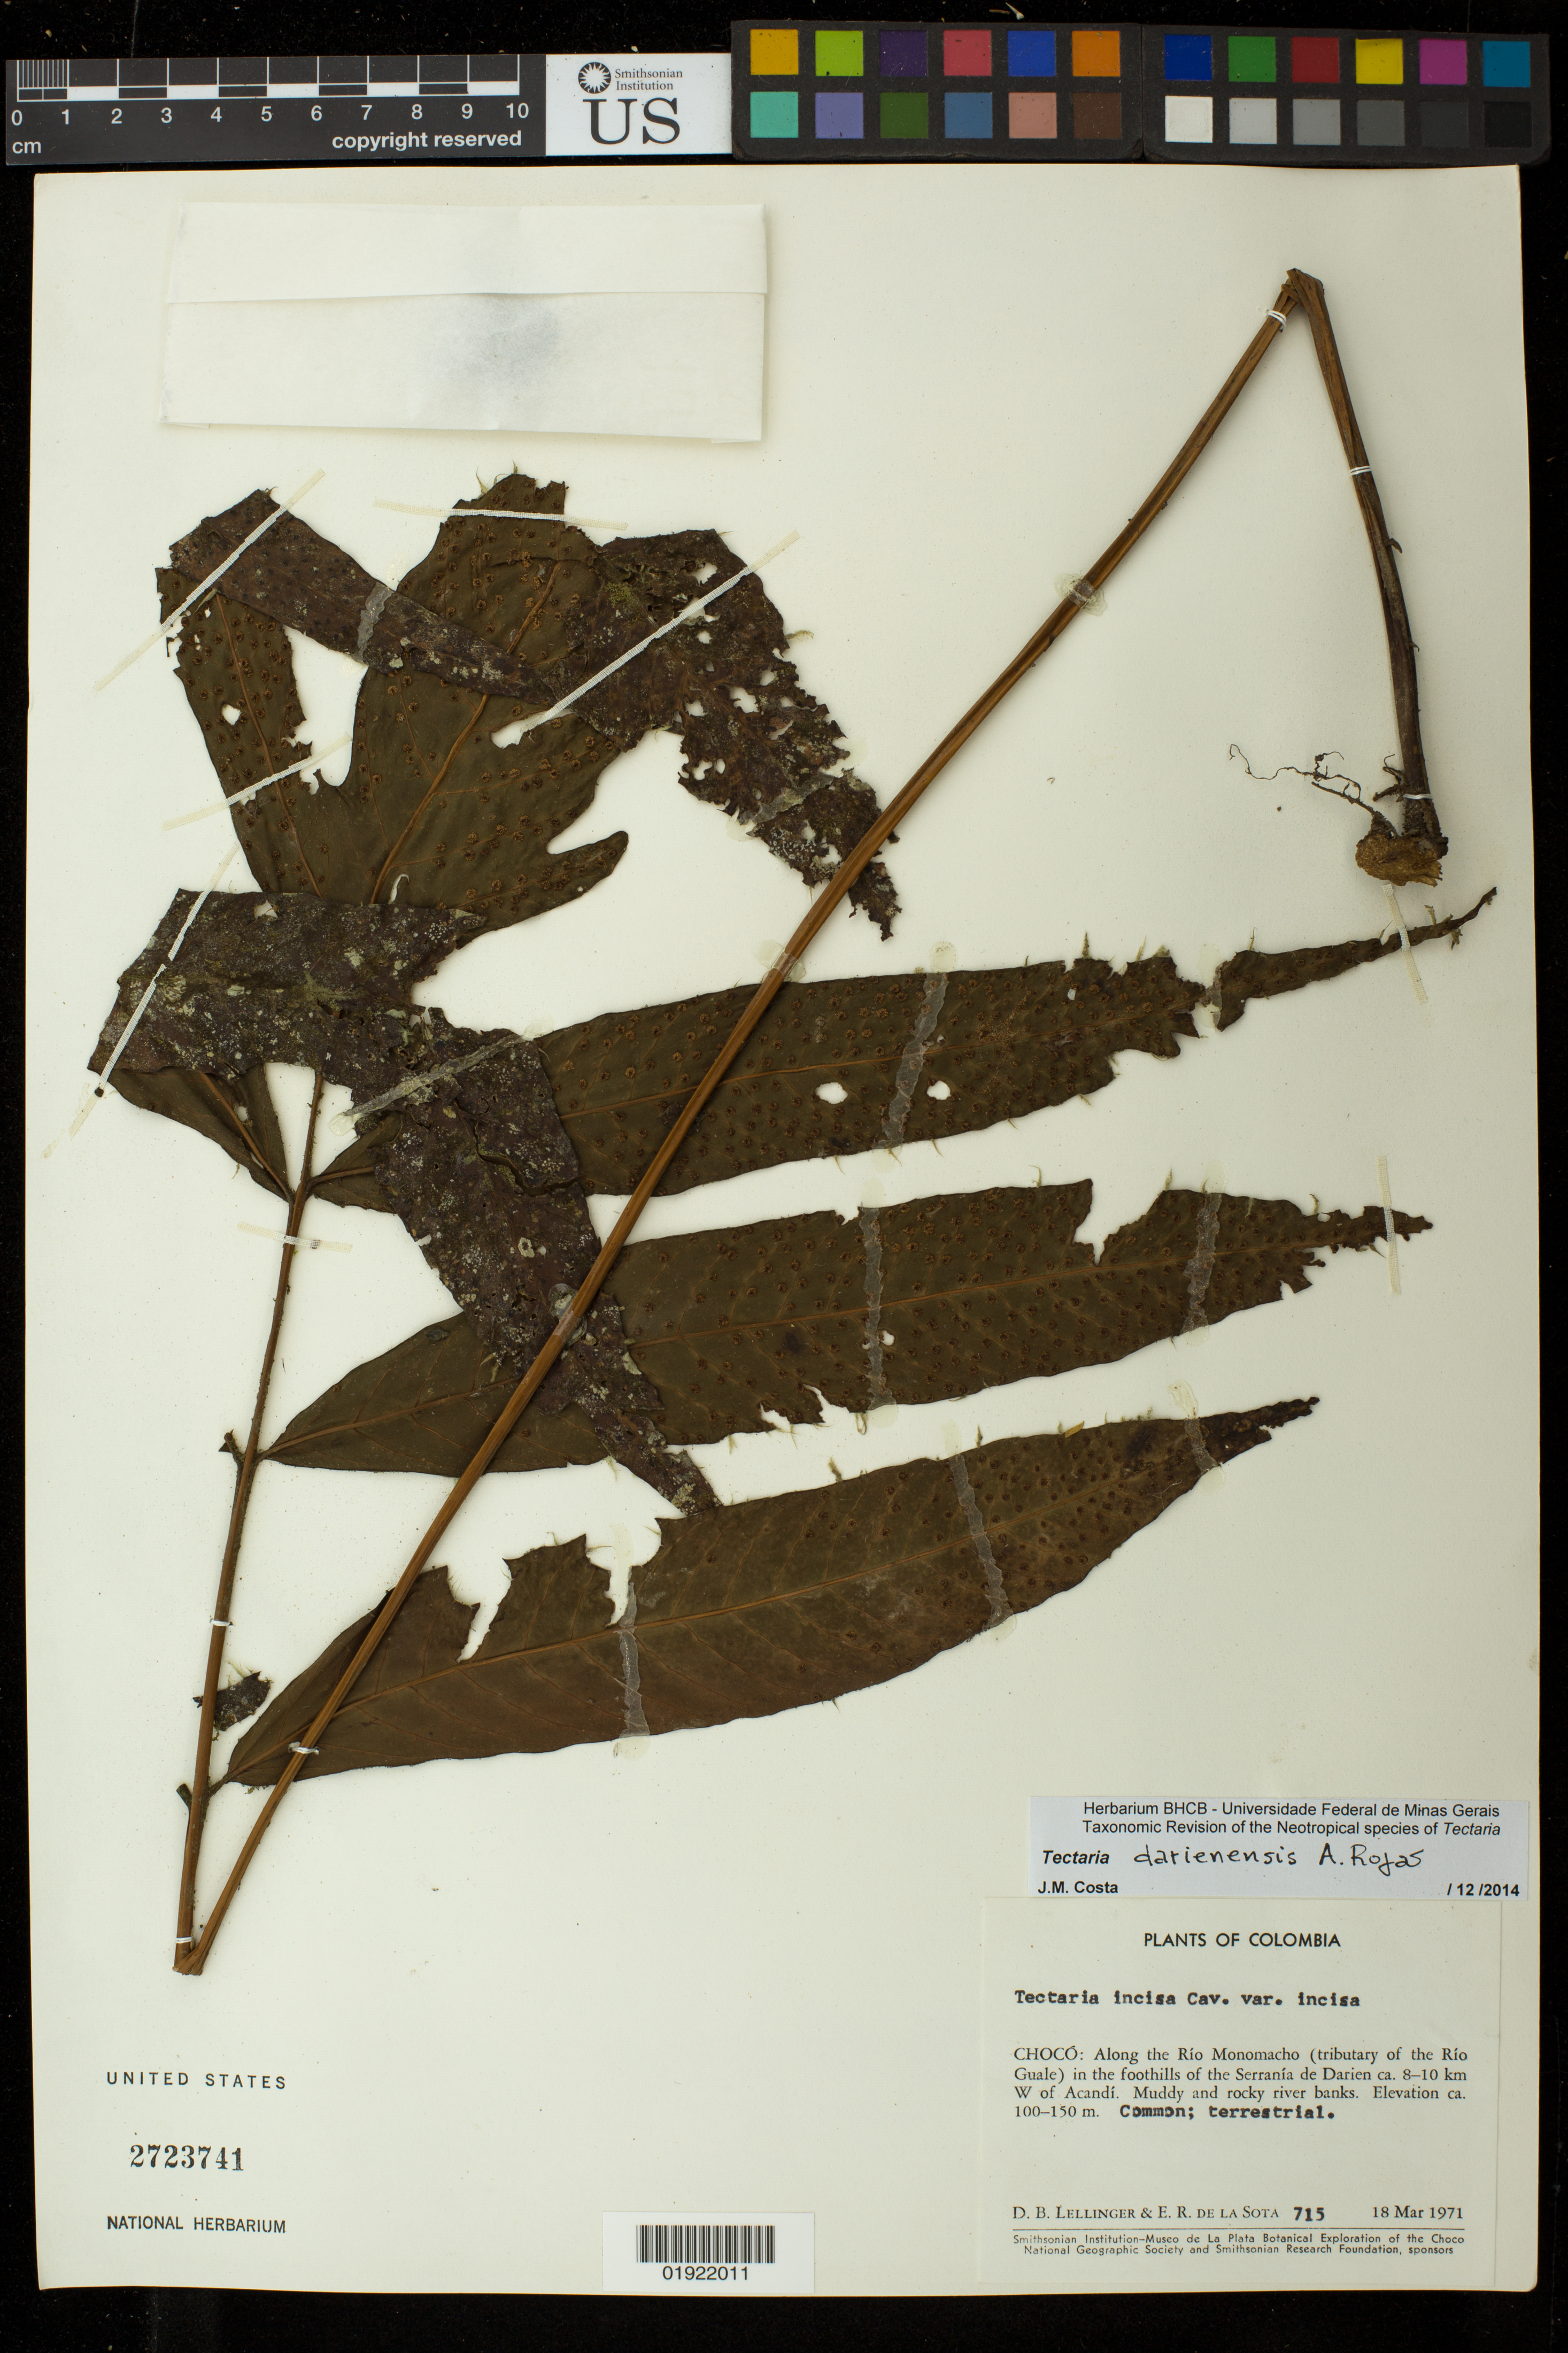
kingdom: Plantae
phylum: Tracheophyta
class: Polypodiopsida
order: Polypodiales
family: Tectariaceae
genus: Tectaria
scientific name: Tectaria darienensis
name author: A. Rojas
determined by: Costa, J. M.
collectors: D. B. Lellinger & E. R. de la Sota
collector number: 715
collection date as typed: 18 Mar 1971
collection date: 1971-03-18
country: Colombia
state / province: Choco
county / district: Acandi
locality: Along the Rio Monomacho (tributary of the Rio Guale) in the foothills of the Serrania de Darien ca. 8-10 km W of Acandi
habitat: muddy and rocky river banks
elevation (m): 100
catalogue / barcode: US 2723741